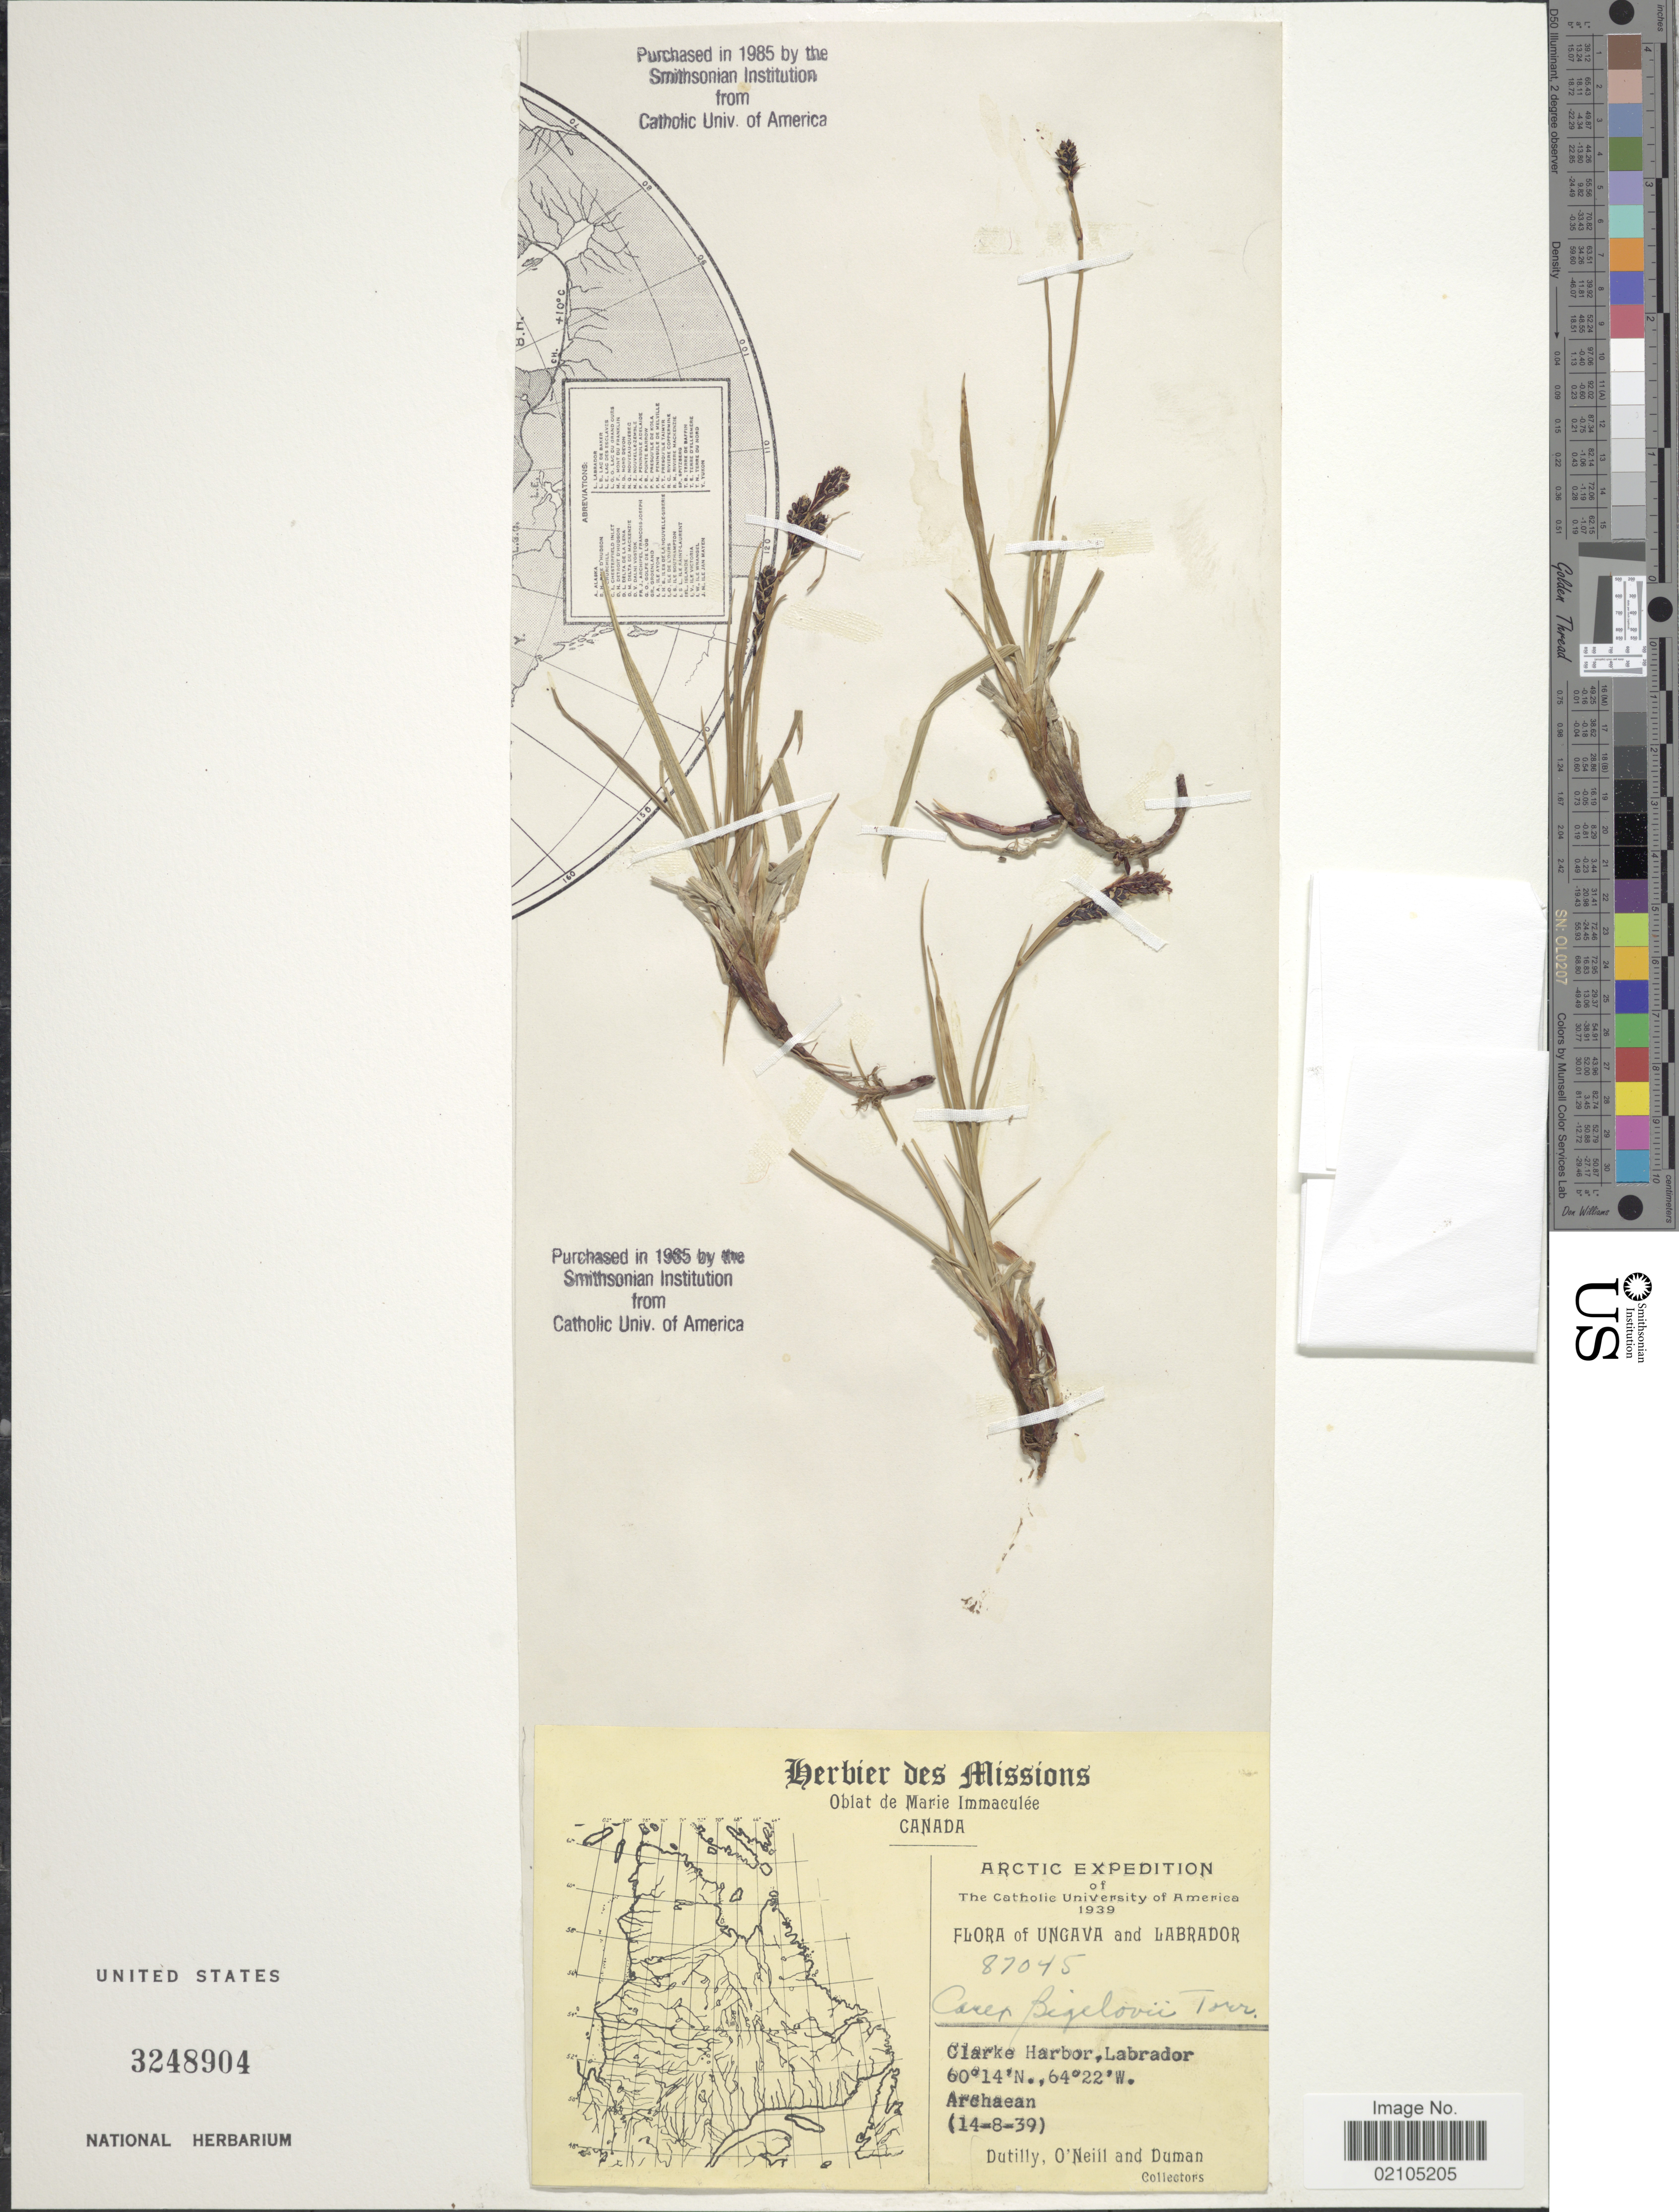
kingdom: Plantae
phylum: Tracheophyta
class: Liliopsida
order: Poales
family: Cyperaceae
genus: Carex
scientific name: Carex bigelowii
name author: Torr. ex Schwein.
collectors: -. Dutilly, -. O'Neill & -. Duman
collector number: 87045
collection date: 1939-08-14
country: Canada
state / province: Newfoundland and Labrador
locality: Arctic, Clarke Harbor, Labrador.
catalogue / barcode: US 3248904